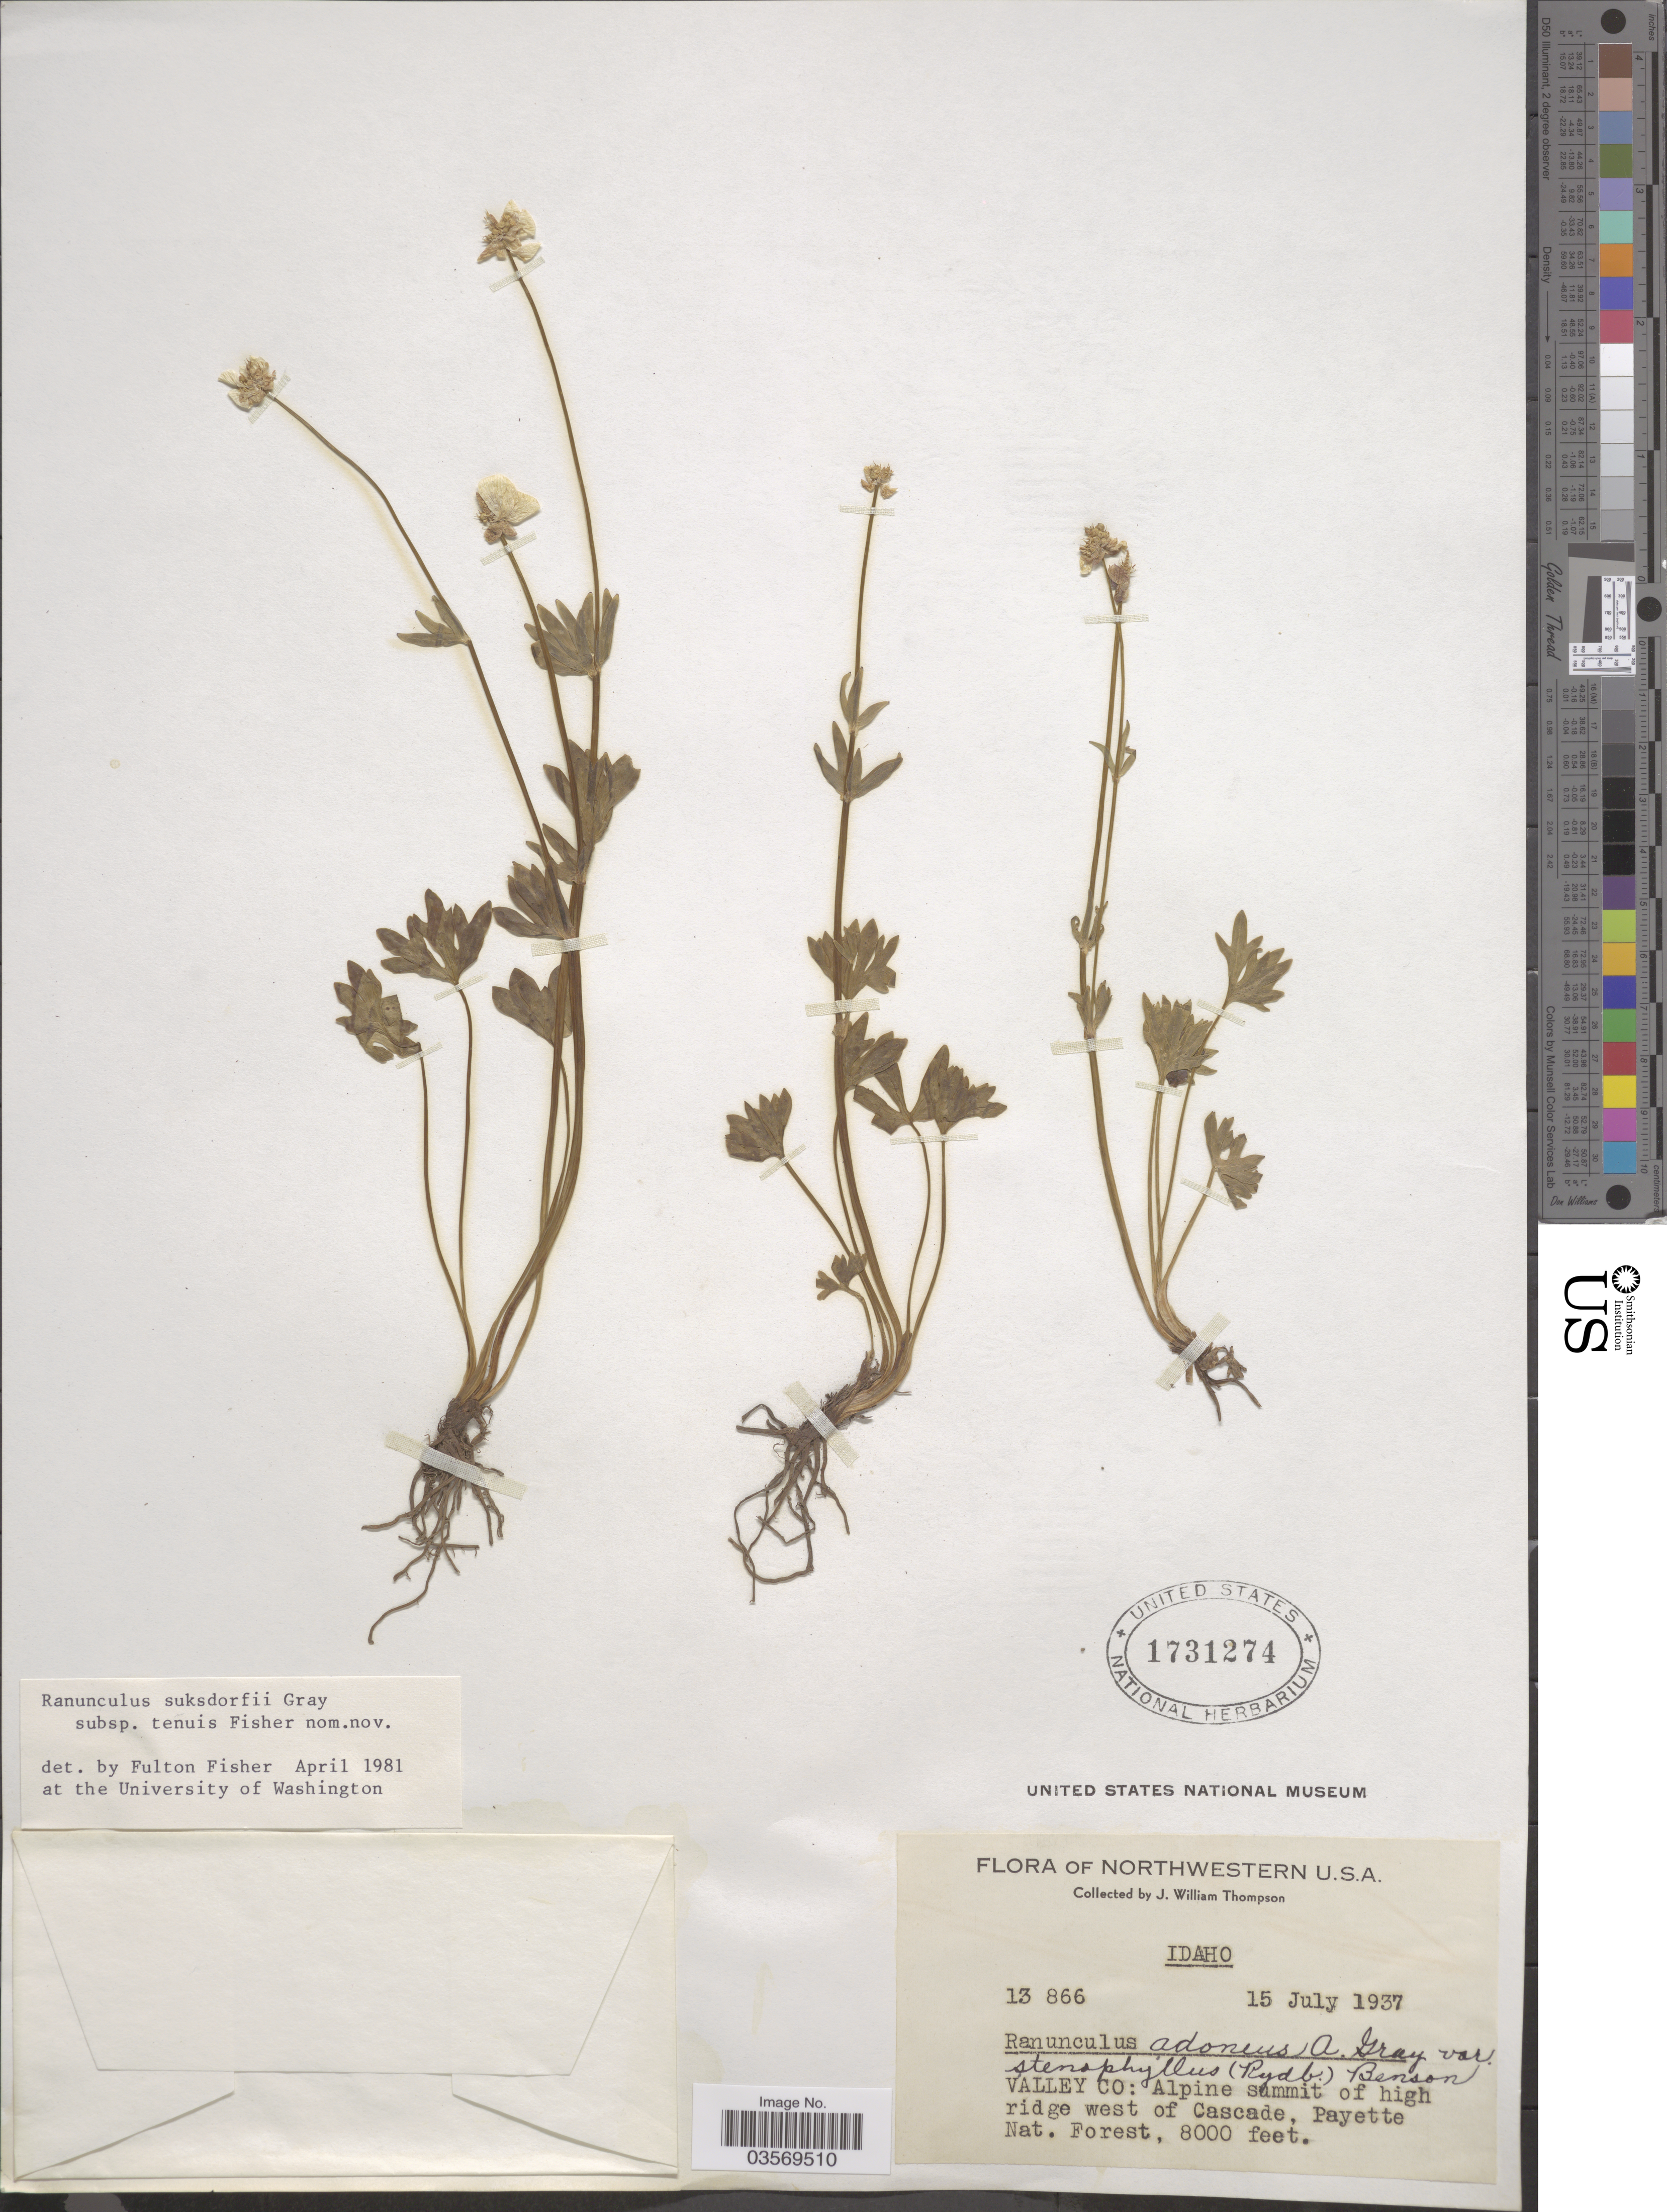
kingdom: Plantae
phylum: Tracheophyta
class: Magnoliopsida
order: Ranunculales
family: Ranunculaceae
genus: Ranunculus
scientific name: Ranunculus suksdorfii subsp. tenuis F.J.F. Fisher, nom. nov. ined.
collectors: J. W. Thompson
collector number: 13866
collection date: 1937-07-15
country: United States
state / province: Idaho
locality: Northwestern U.S.A. Valley Co: Alpine Summit of high ridge west of Cascade, Payette Nat. Forest.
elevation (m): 2438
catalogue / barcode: US 1731274